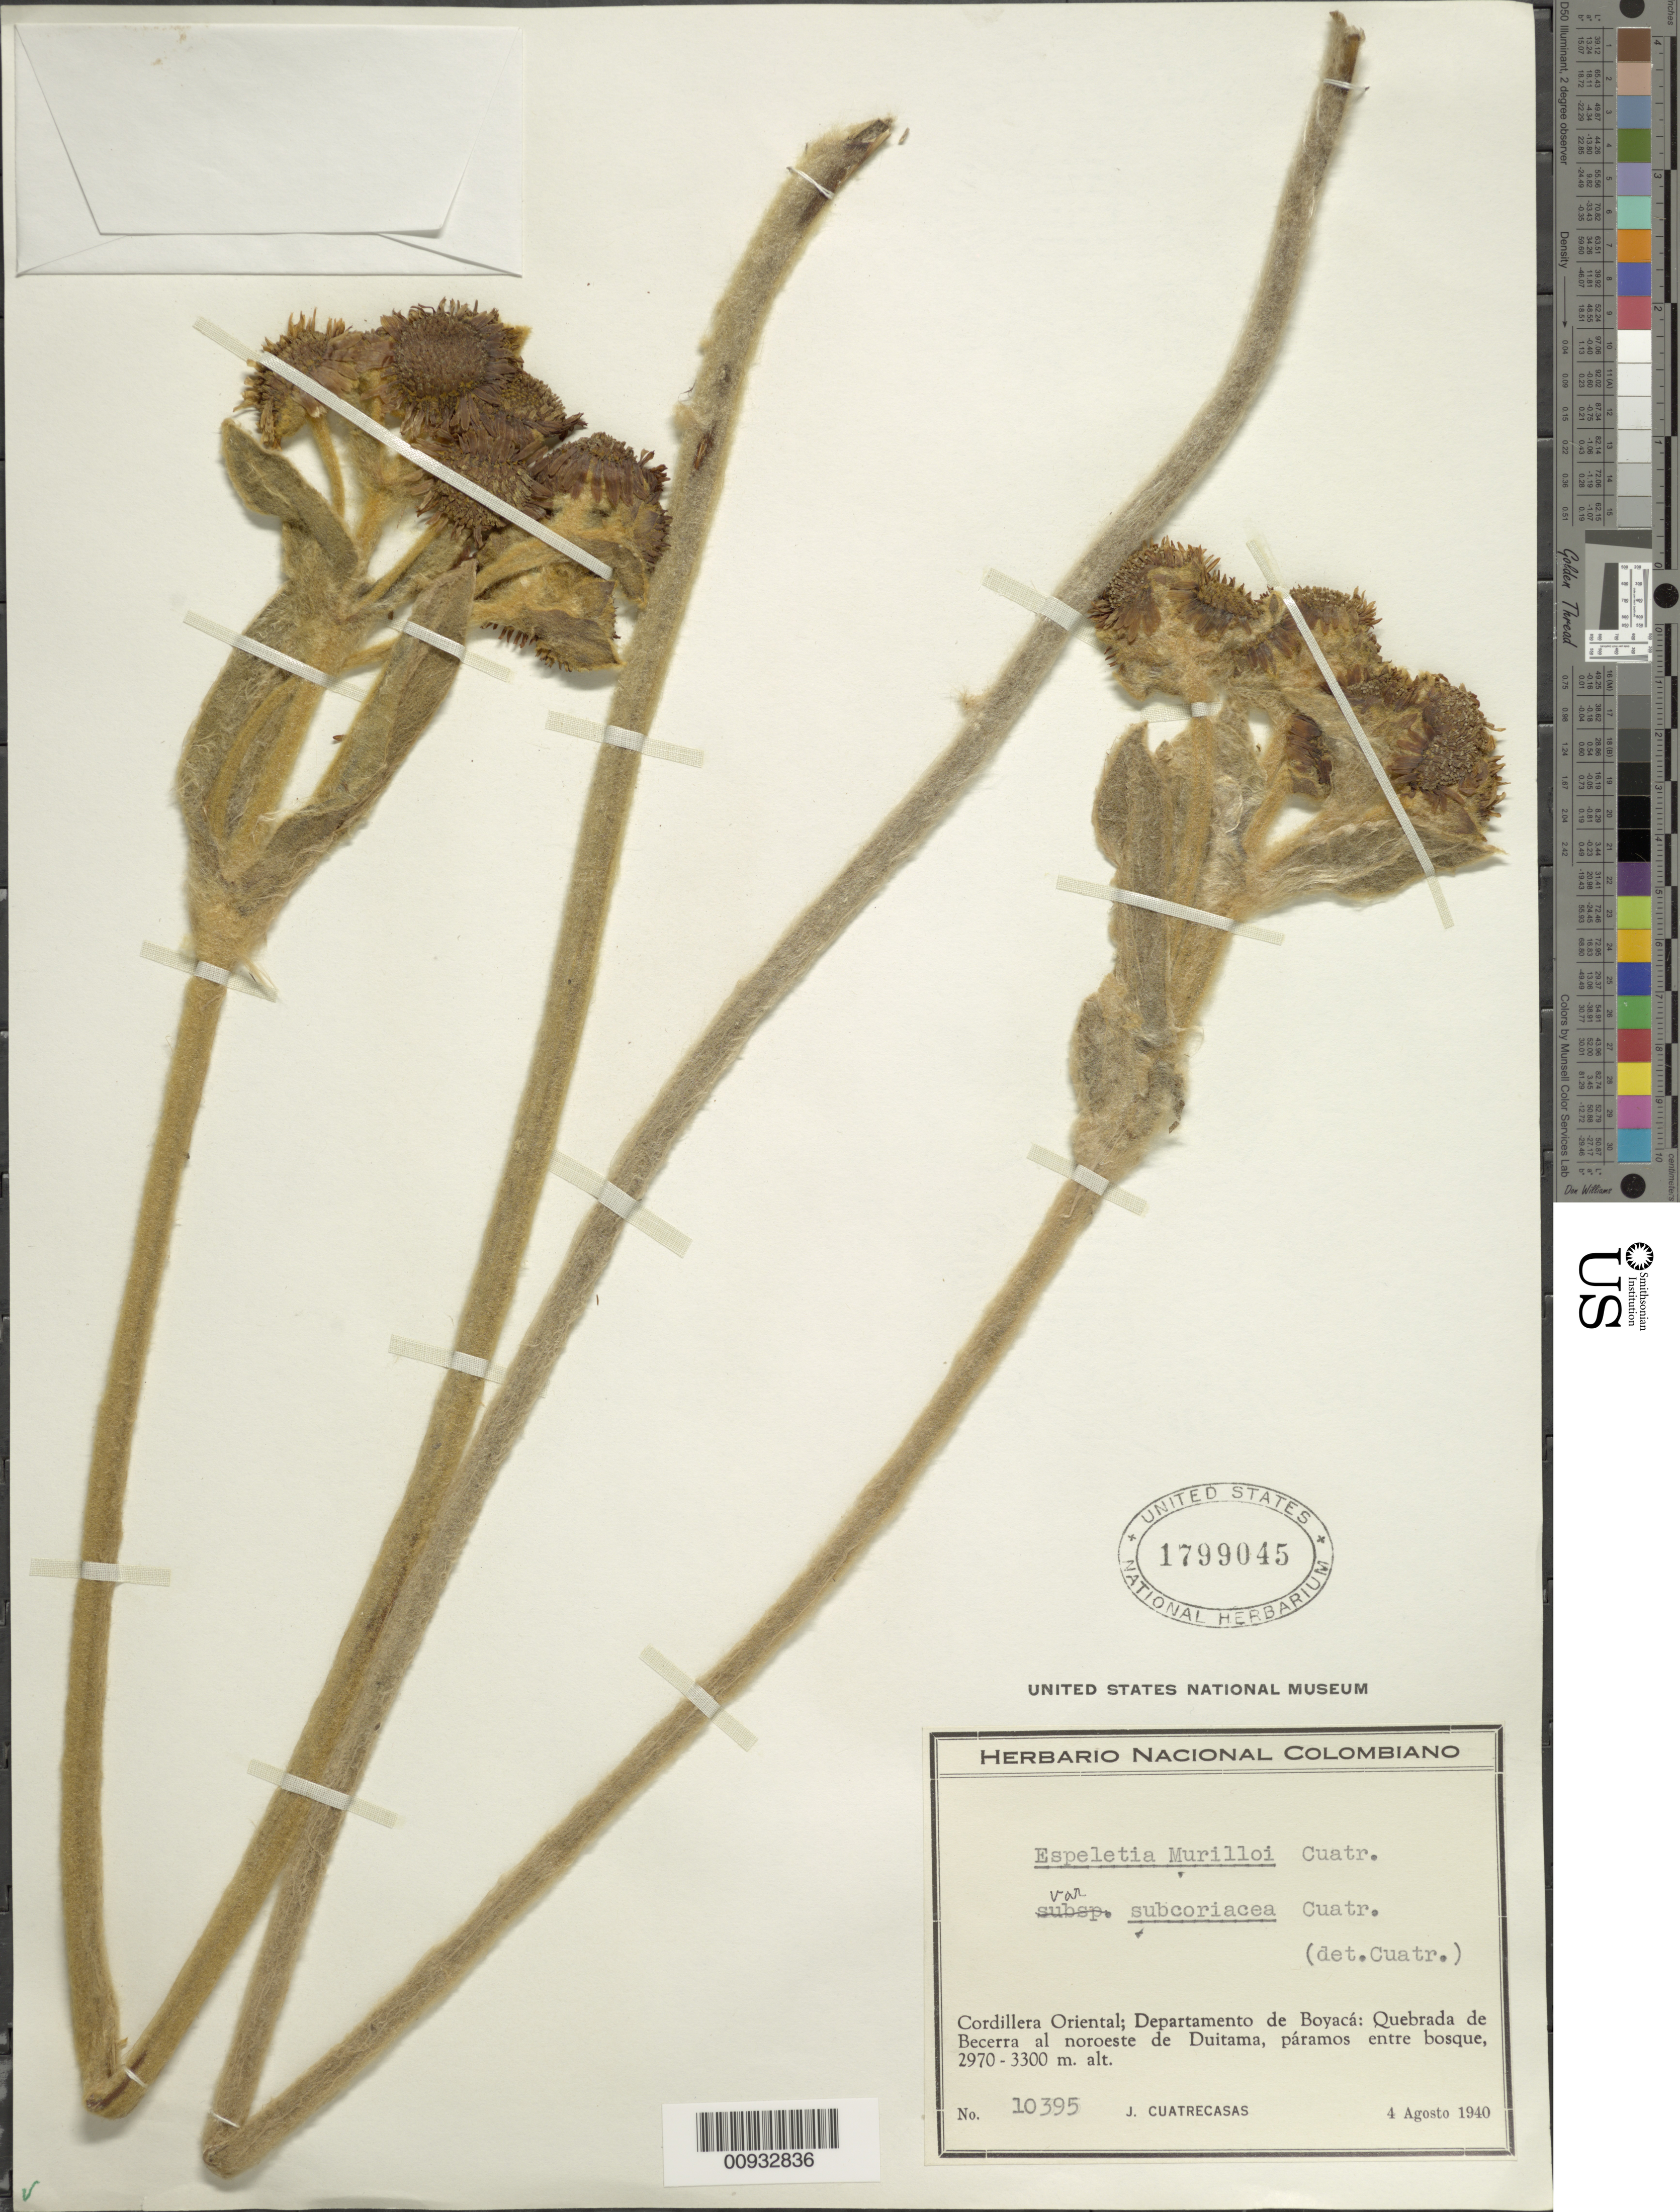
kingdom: Plantae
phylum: Tracheophyta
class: Magnoliopsida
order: Asterales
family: Asteraceae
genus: Espeletia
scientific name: Espeletia murilloi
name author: Cuatrec.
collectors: J. Cuatrecasas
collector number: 10395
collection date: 1940-08-04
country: Colombia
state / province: Boyacá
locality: Cordillera Oriental, Quebrada de Beceraa al noroeste de Duitama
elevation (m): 2970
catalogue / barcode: US 1799045